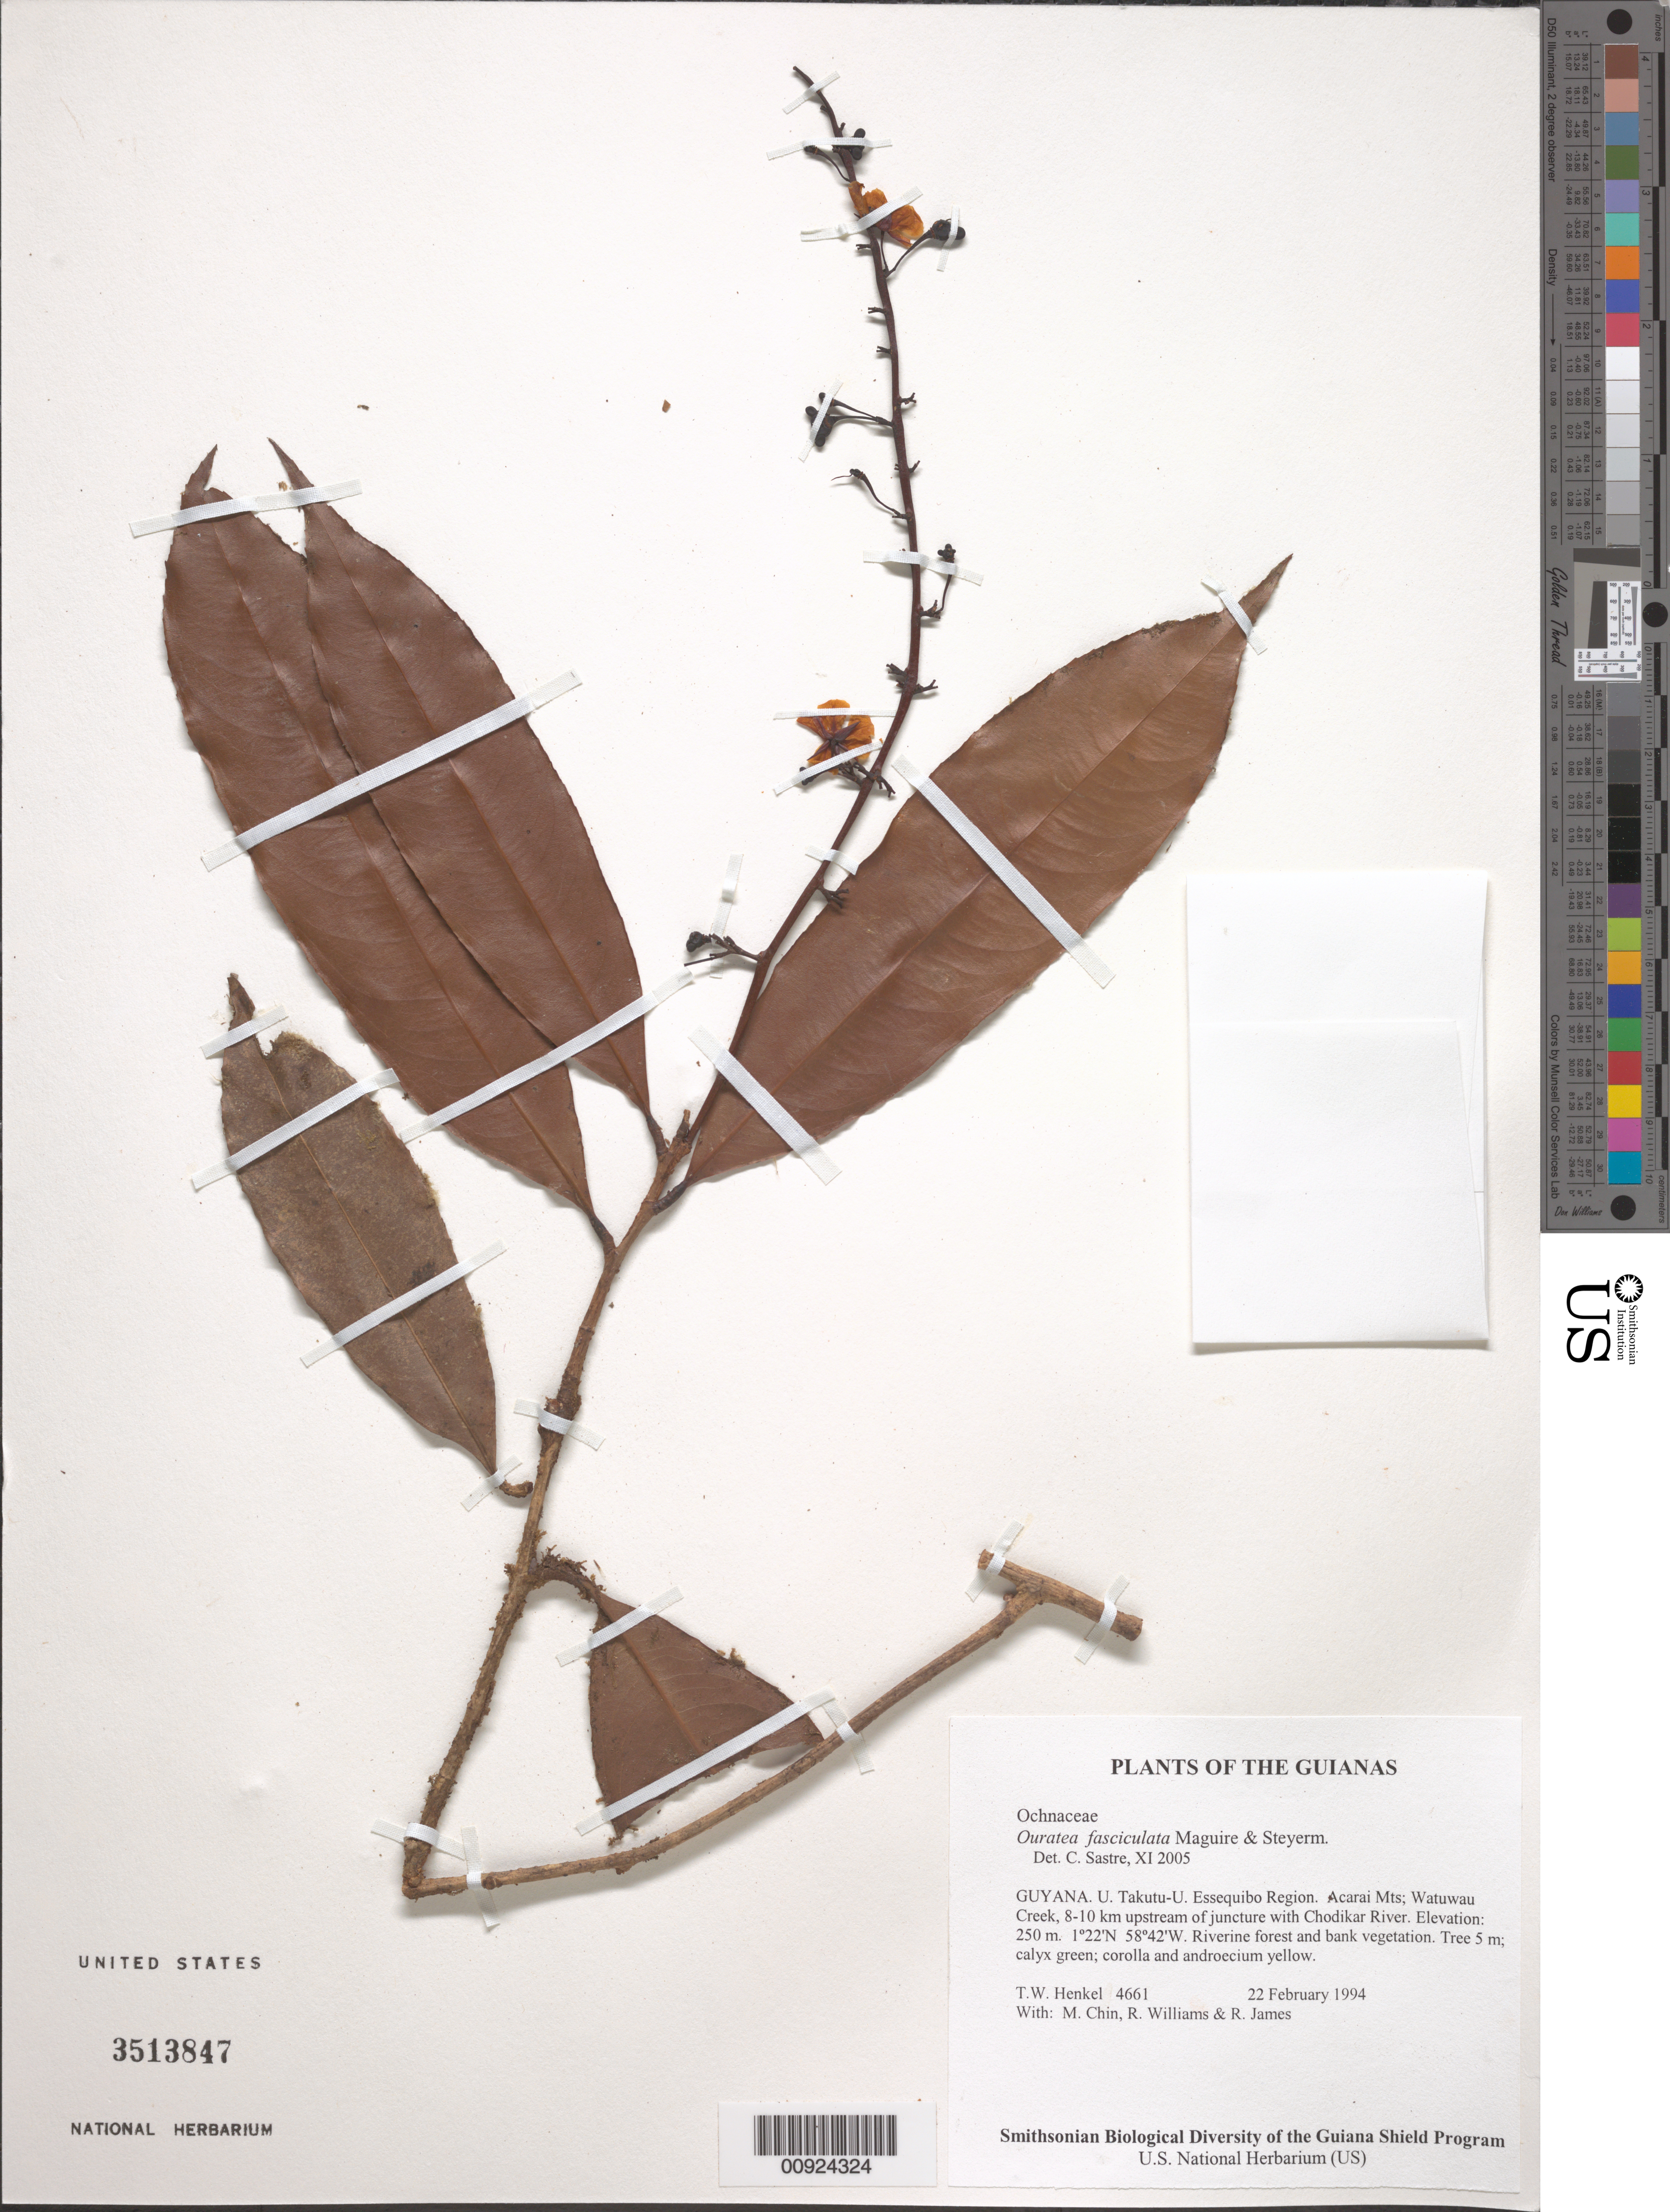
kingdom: Plantae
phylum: Tracheophyta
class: Magnoliopsida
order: Malpighiales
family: Ochnaceae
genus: Ouratea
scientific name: Ouratea fasciculata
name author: Maguire & Steyerm.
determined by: Sastre, C. H. L.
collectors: T. Henkel, M. Chin, R. Williams & R. James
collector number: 4661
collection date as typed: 22 February 1994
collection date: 1994-02-22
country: Guyana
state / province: U. Takutu-U. Essequibo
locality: Acarai Mts; Watuwau Creek, 8-10 km upstream of juncture with Chodikar River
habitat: Riverine forest and bank vegetation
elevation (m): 250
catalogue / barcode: US 3513847